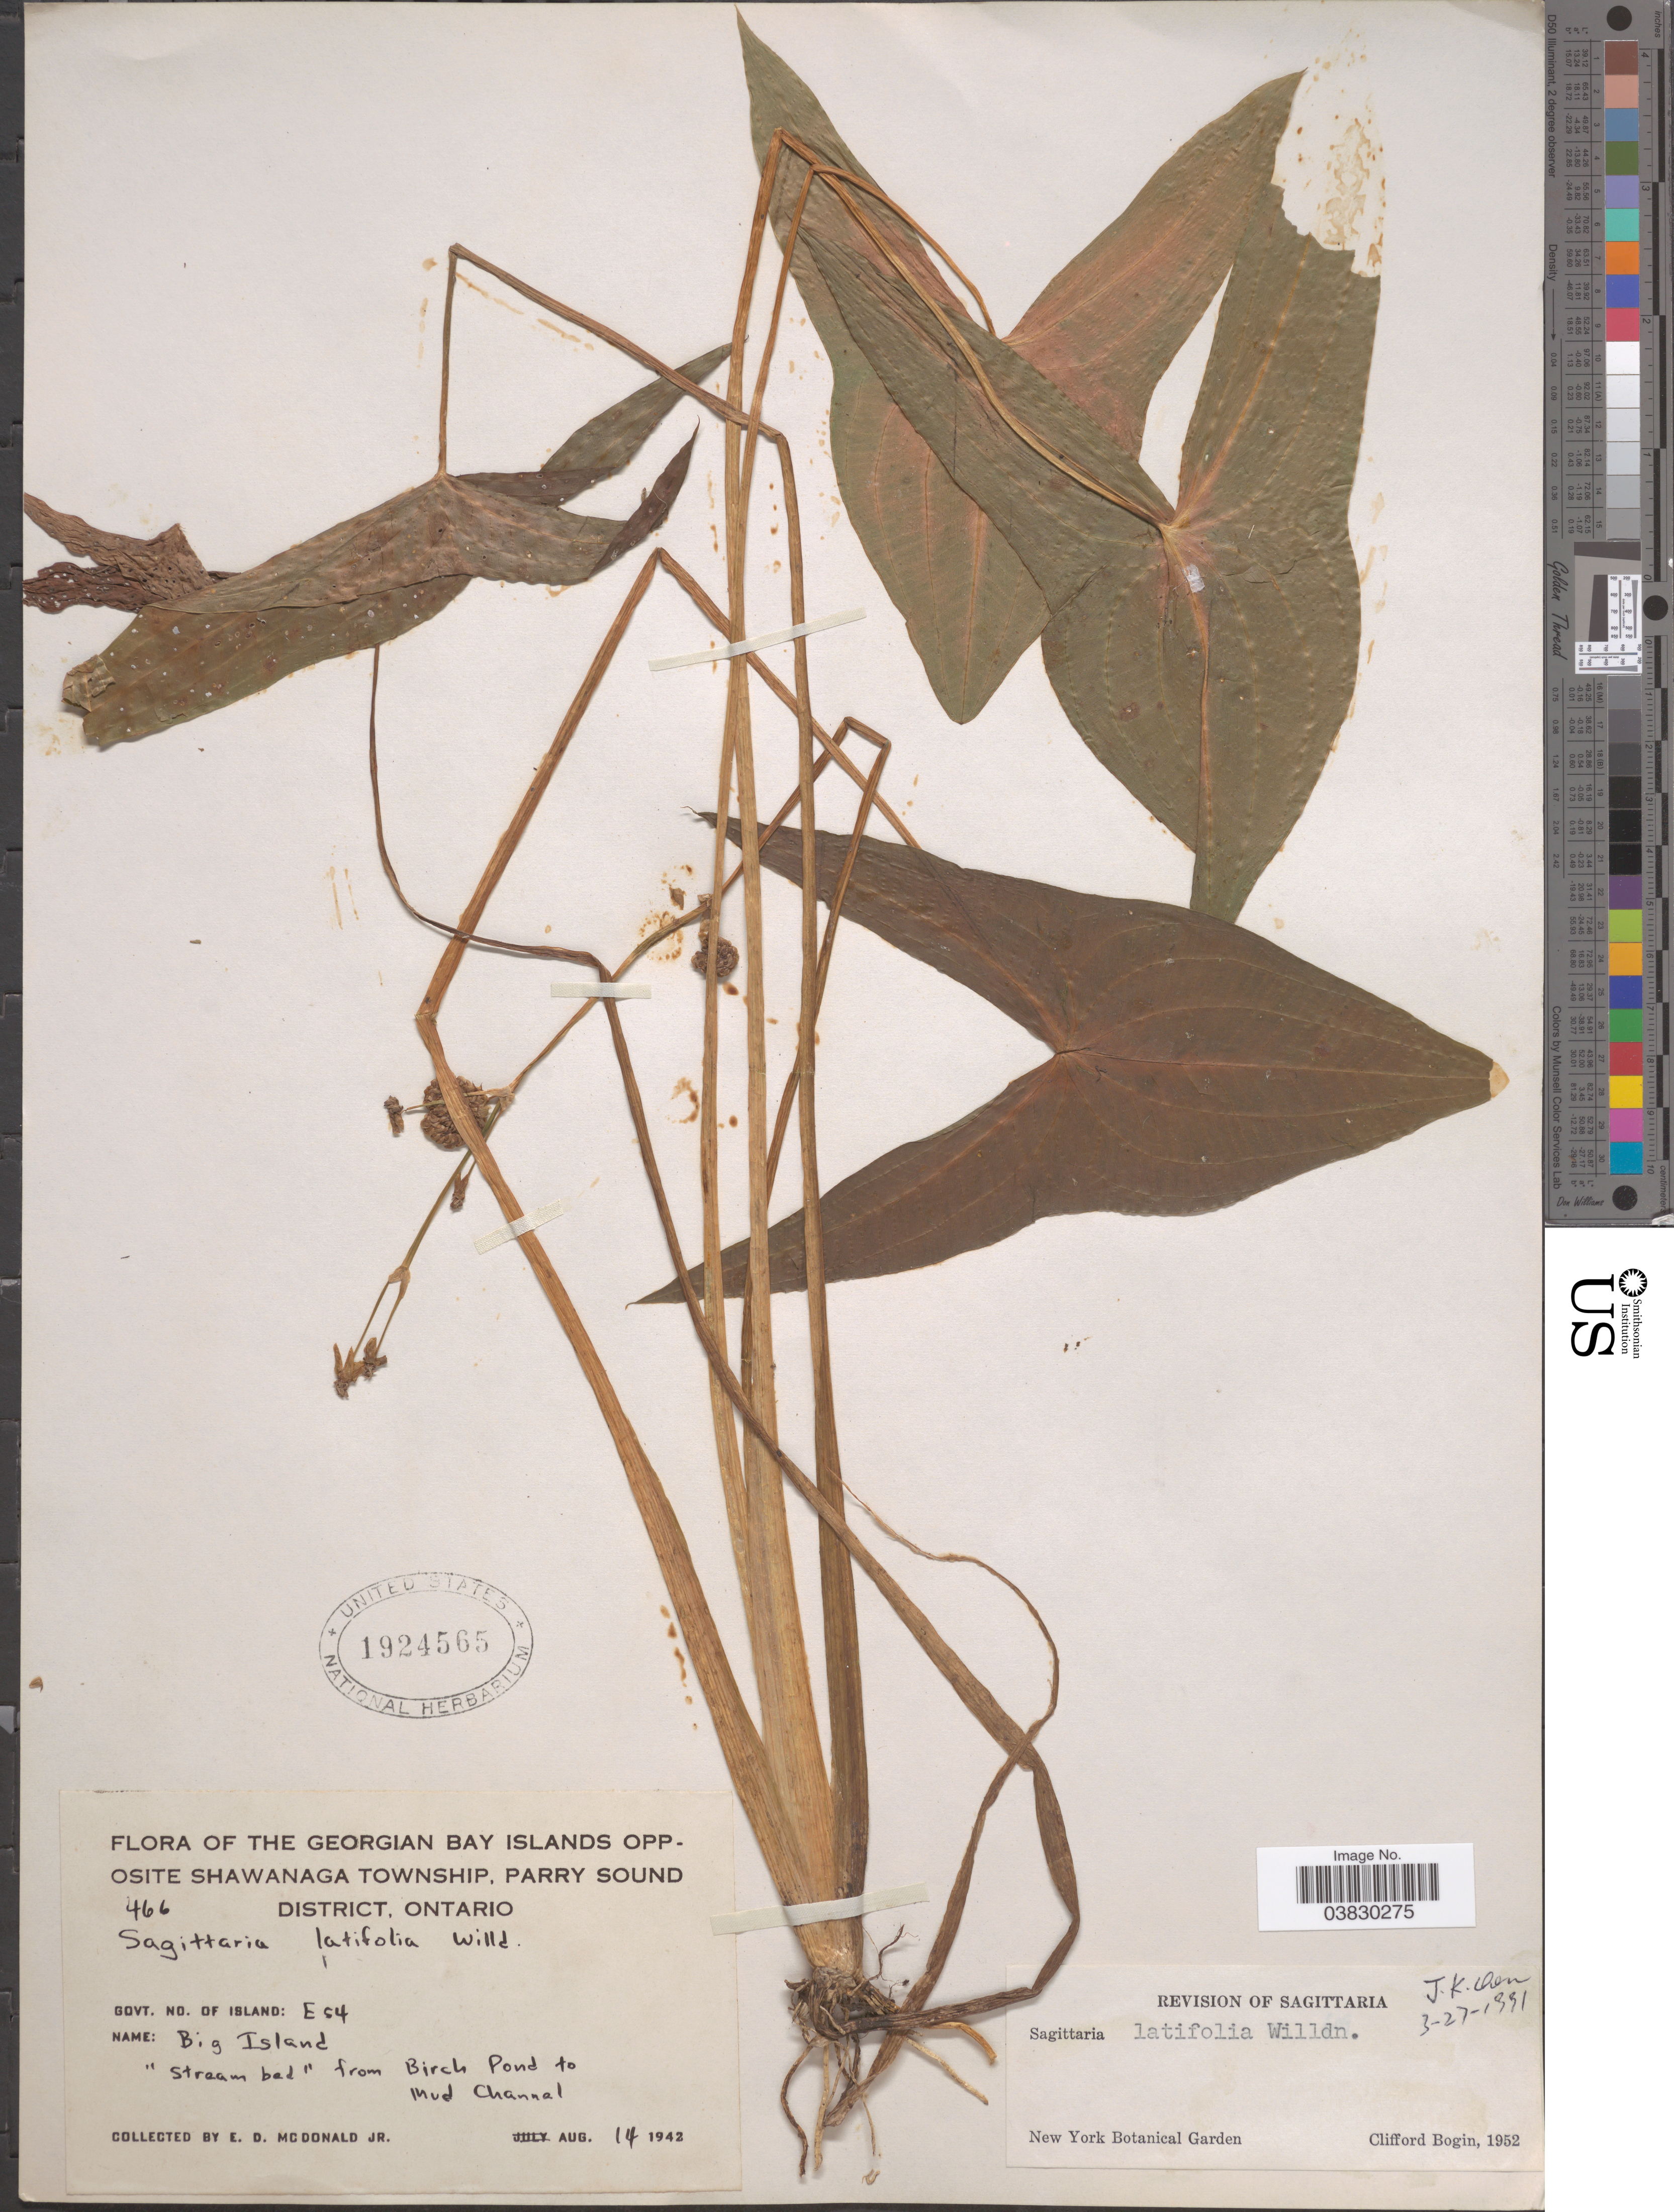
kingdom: Plantae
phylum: Tracheophyta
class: Liliopsida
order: Alismatales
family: Alismataceae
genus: Sagittaria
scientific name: Sagittaria latifolia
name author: Willd.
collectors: E. D. McDonald Jr.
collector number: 466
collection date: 1942-08-14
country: Canada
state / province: Ontario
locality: The Georgian Bay Islands opposite Shawanaga Township, Parry Sound District. Govt. No. of Island: E54. Big Island.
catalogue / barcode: US 1924565